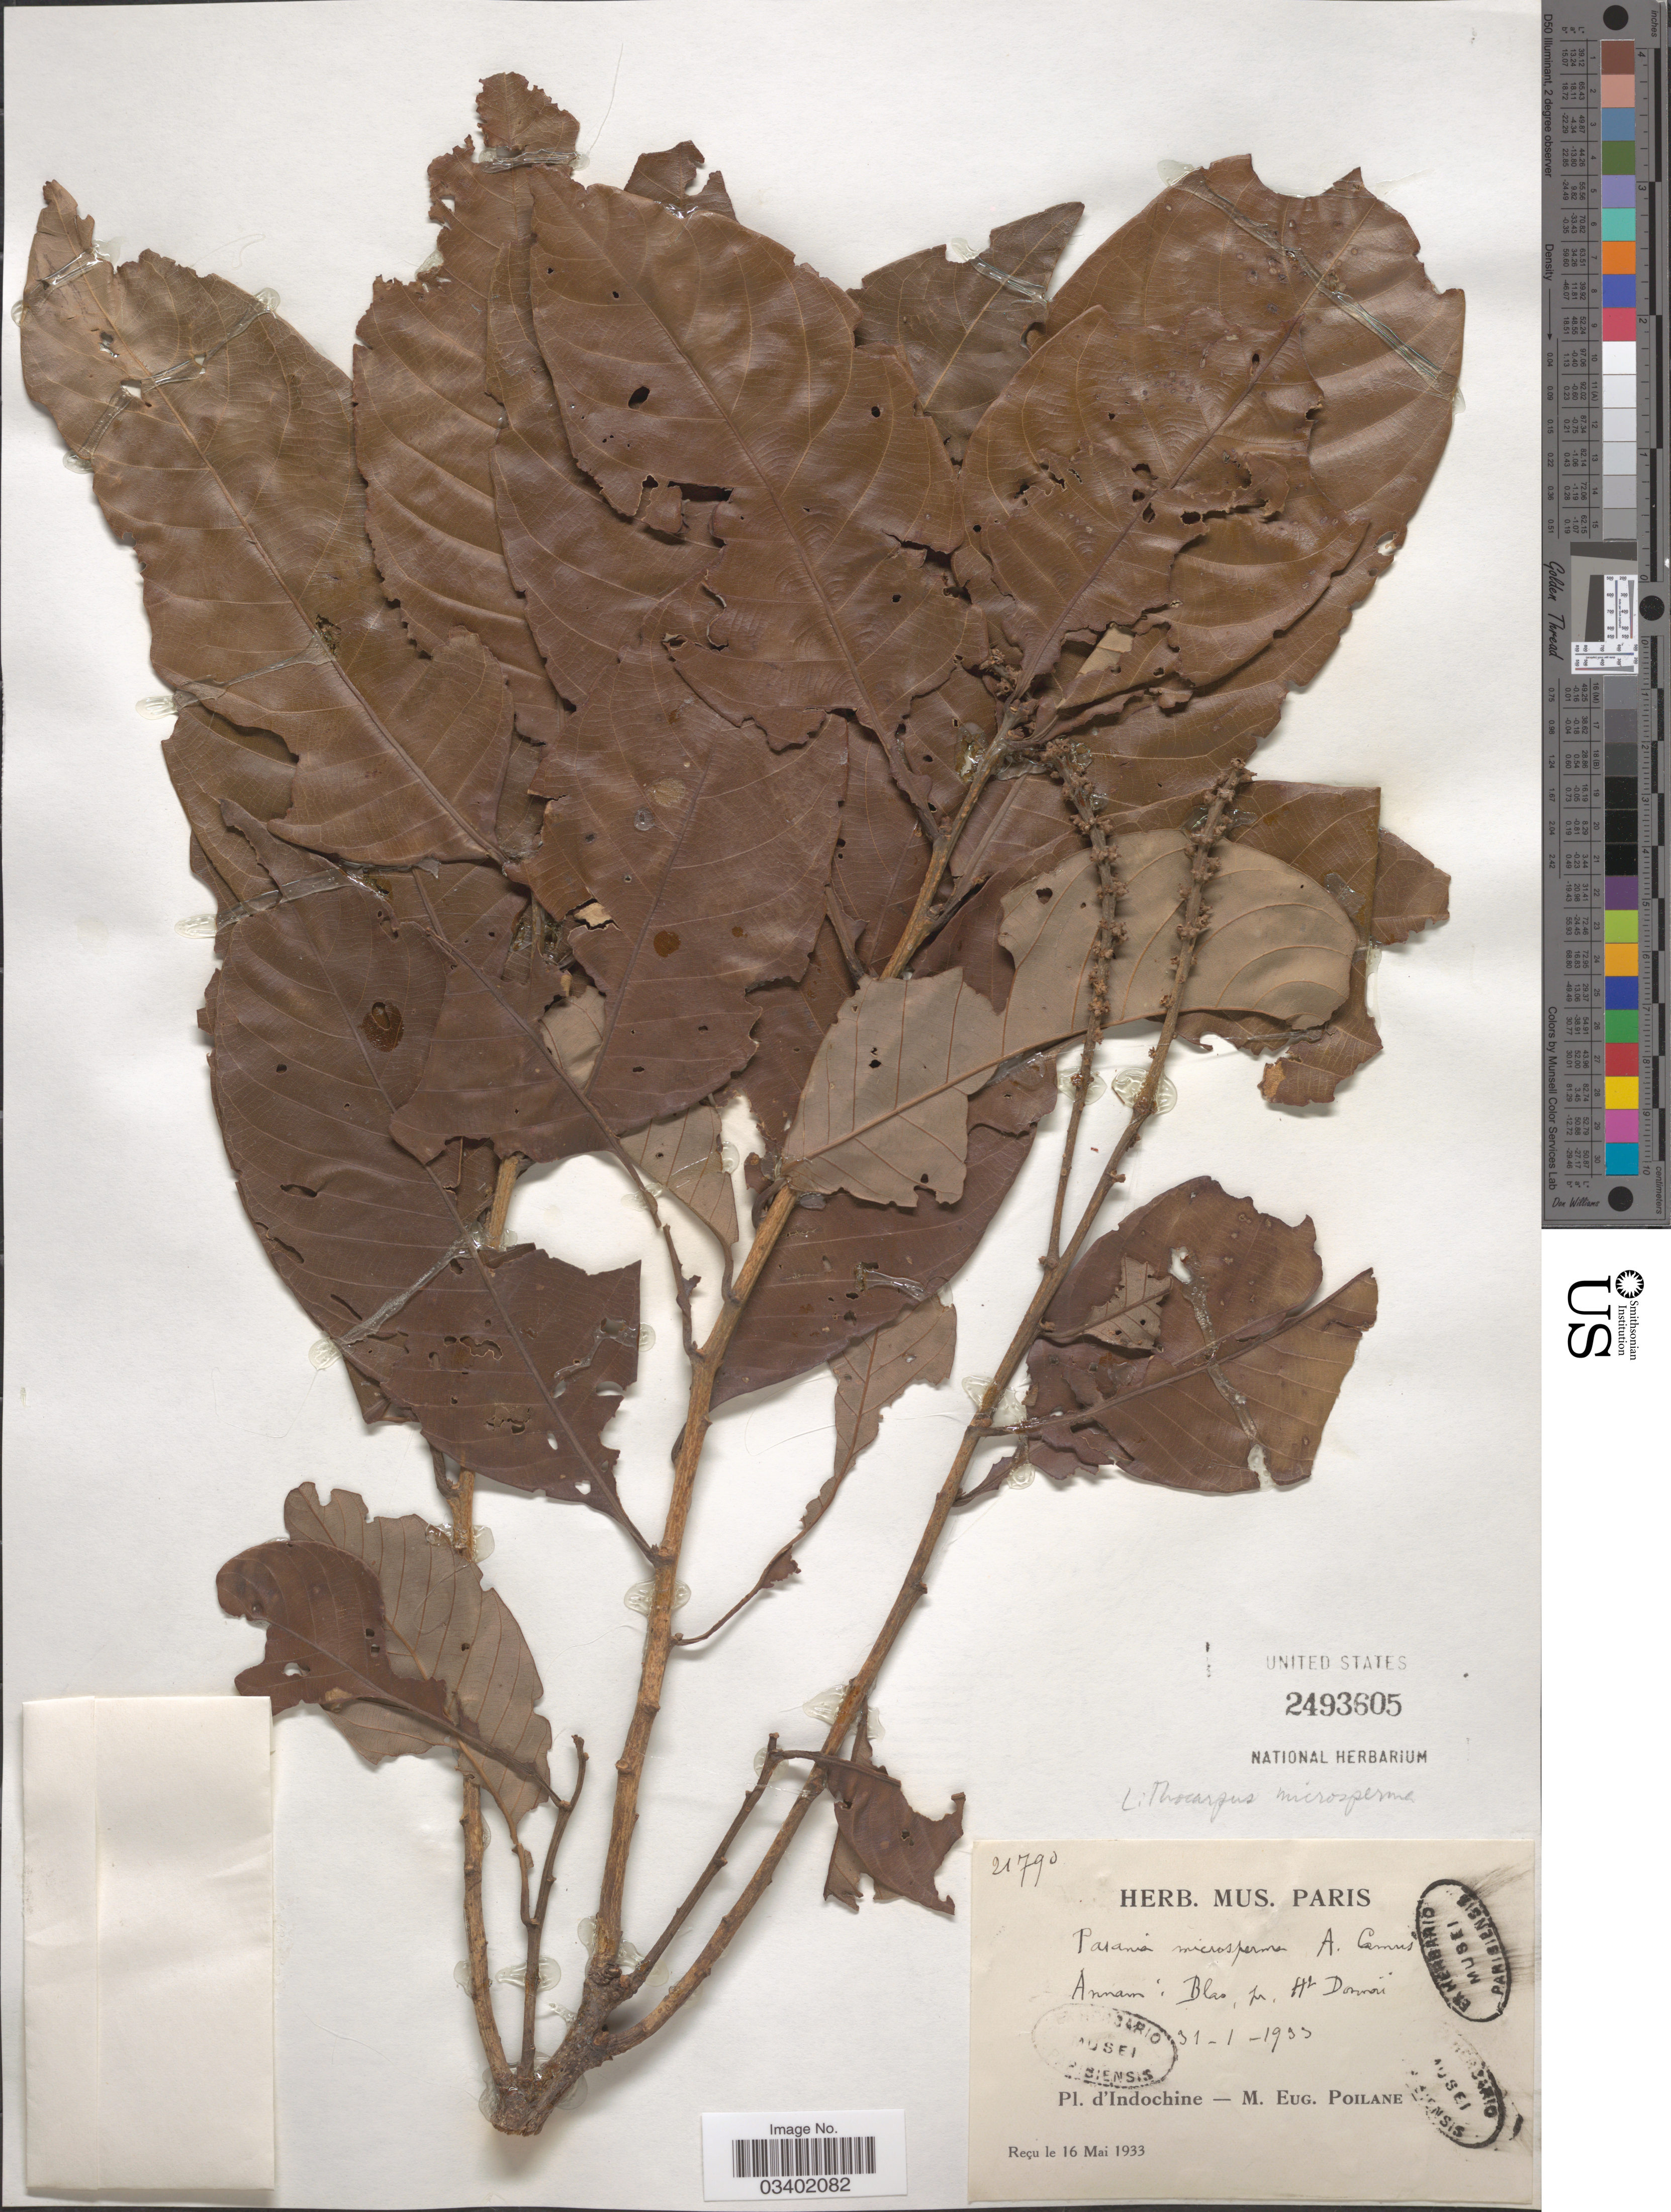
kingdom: Plantae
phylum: Tracheophyta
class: Magnoliopsida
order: Fagales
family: Betulaceae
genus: Betula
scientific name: Betula microspermus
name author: A. Camus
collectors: M. Poilane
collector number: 21790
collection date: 1933-01-31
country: Vietnam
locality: Annam: Blao, du. Ht Donnai. Indochine.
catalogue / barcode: US 2493605